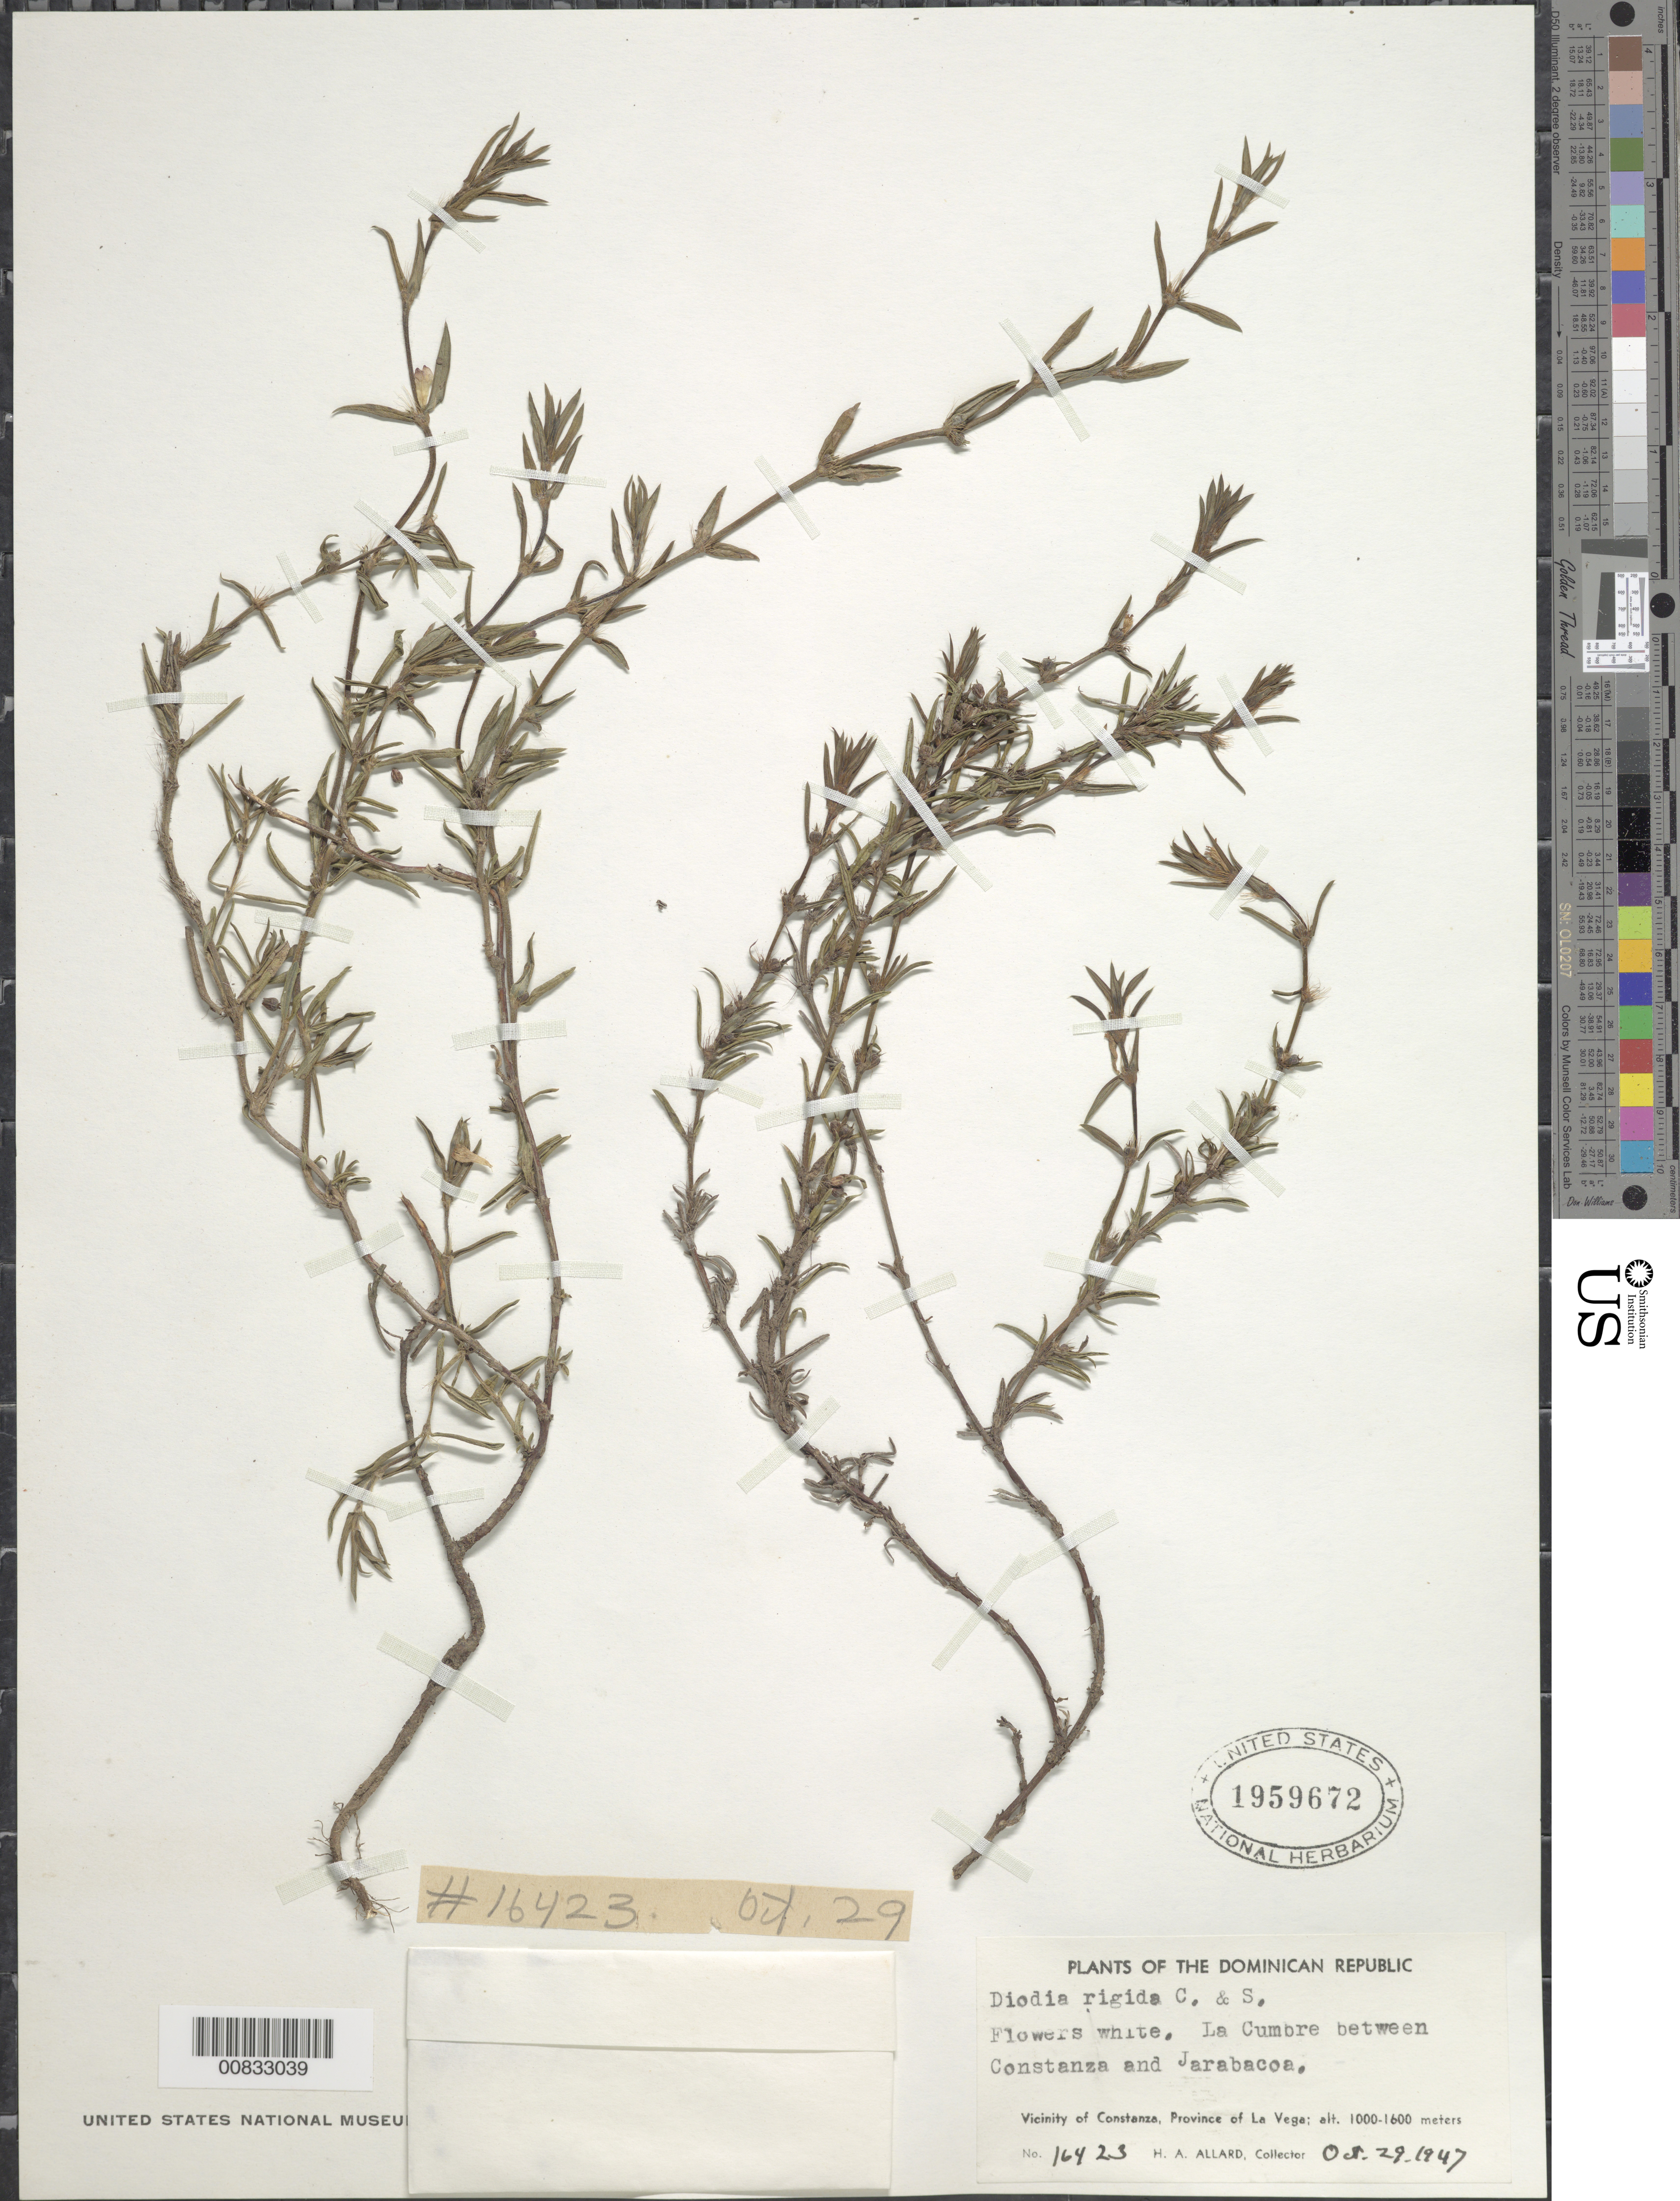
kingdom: Plantae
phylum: Tracheophyta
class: Magnoliopsida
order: Gentianales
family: Rubiaceae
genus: Diodella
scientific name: Diodella apiculata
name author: (Willd. ex Roem. & Schult.) Delprete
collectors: H. A. Allard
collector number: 16423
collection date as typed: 29 Oct 1947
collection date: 1947-10-29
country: Dominican Republic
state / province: La Vega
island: Hispaniola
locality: Vicinity of Constanza, La Cumbre between Constanza and Jarabacao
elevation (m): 1000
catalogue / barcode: US 1959672